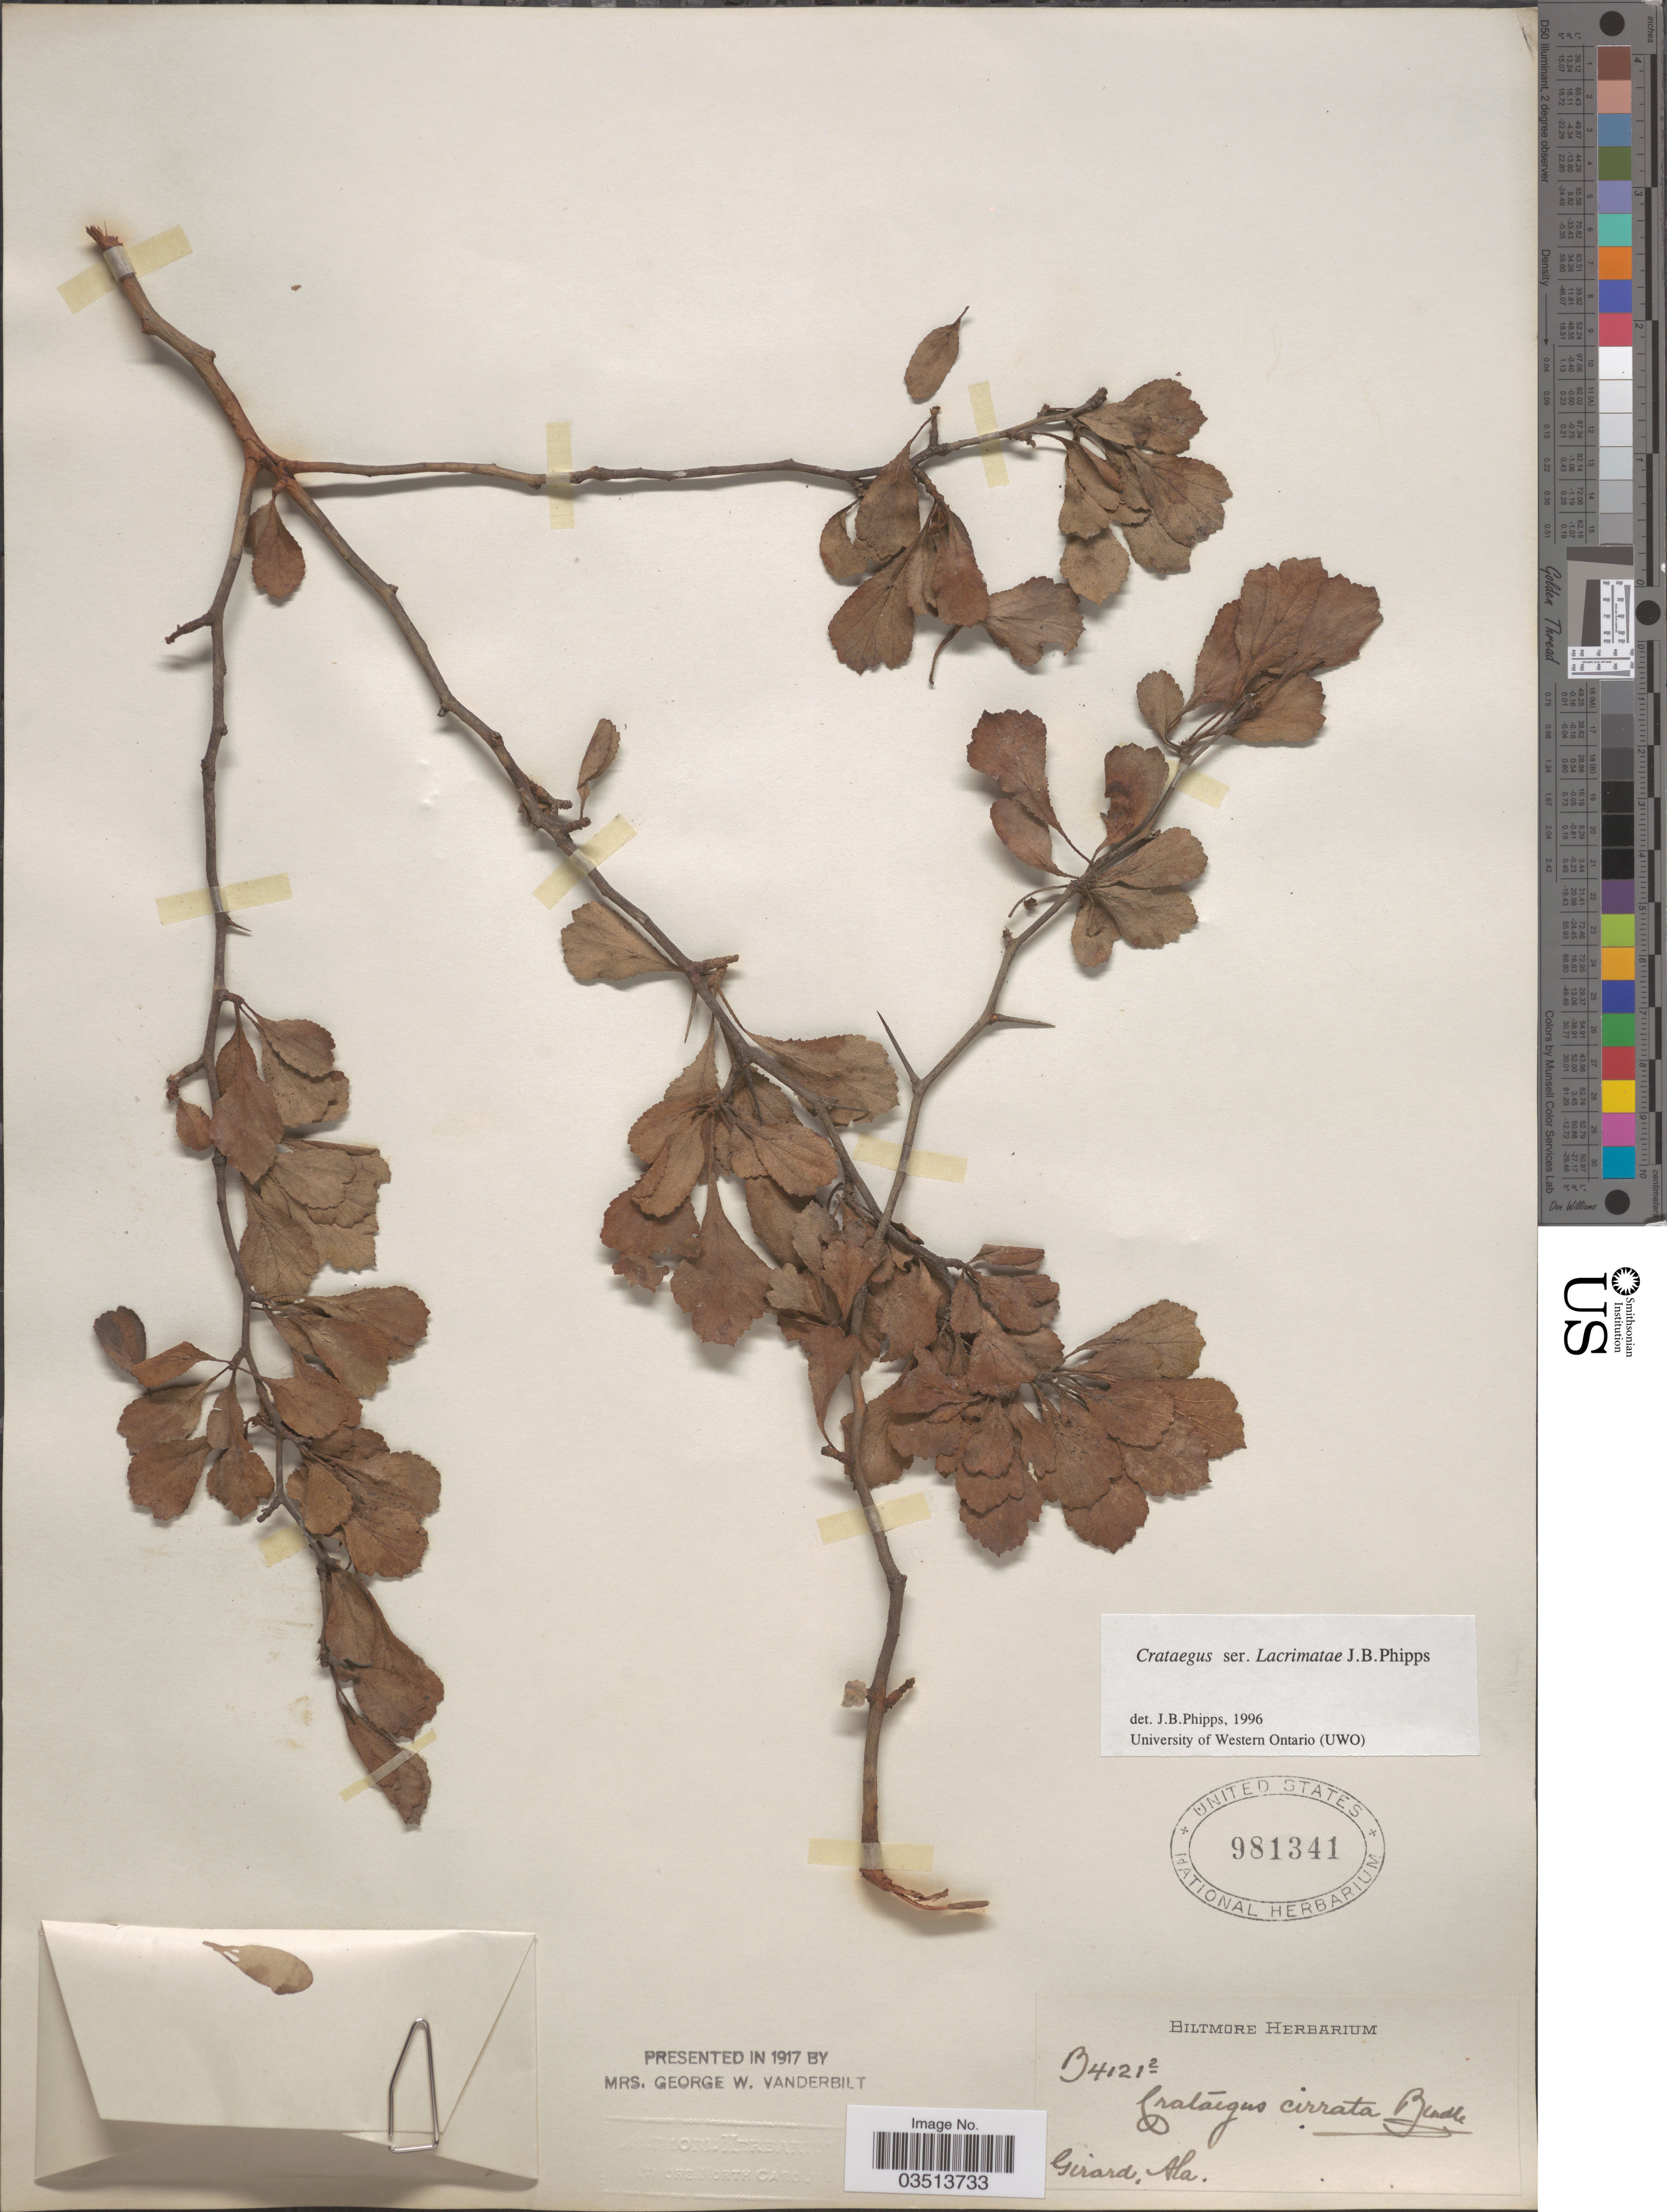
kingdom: Plantae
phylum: Tracheophyta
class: Magnoliopsida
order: Rosales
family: Rosaceae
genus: Crataegus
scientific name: Crataegus cirrata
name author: Beadle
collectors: ex herb. Biltmore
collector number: B4121²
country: United States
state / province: Alabama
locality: Girard.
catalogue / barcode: US 981341